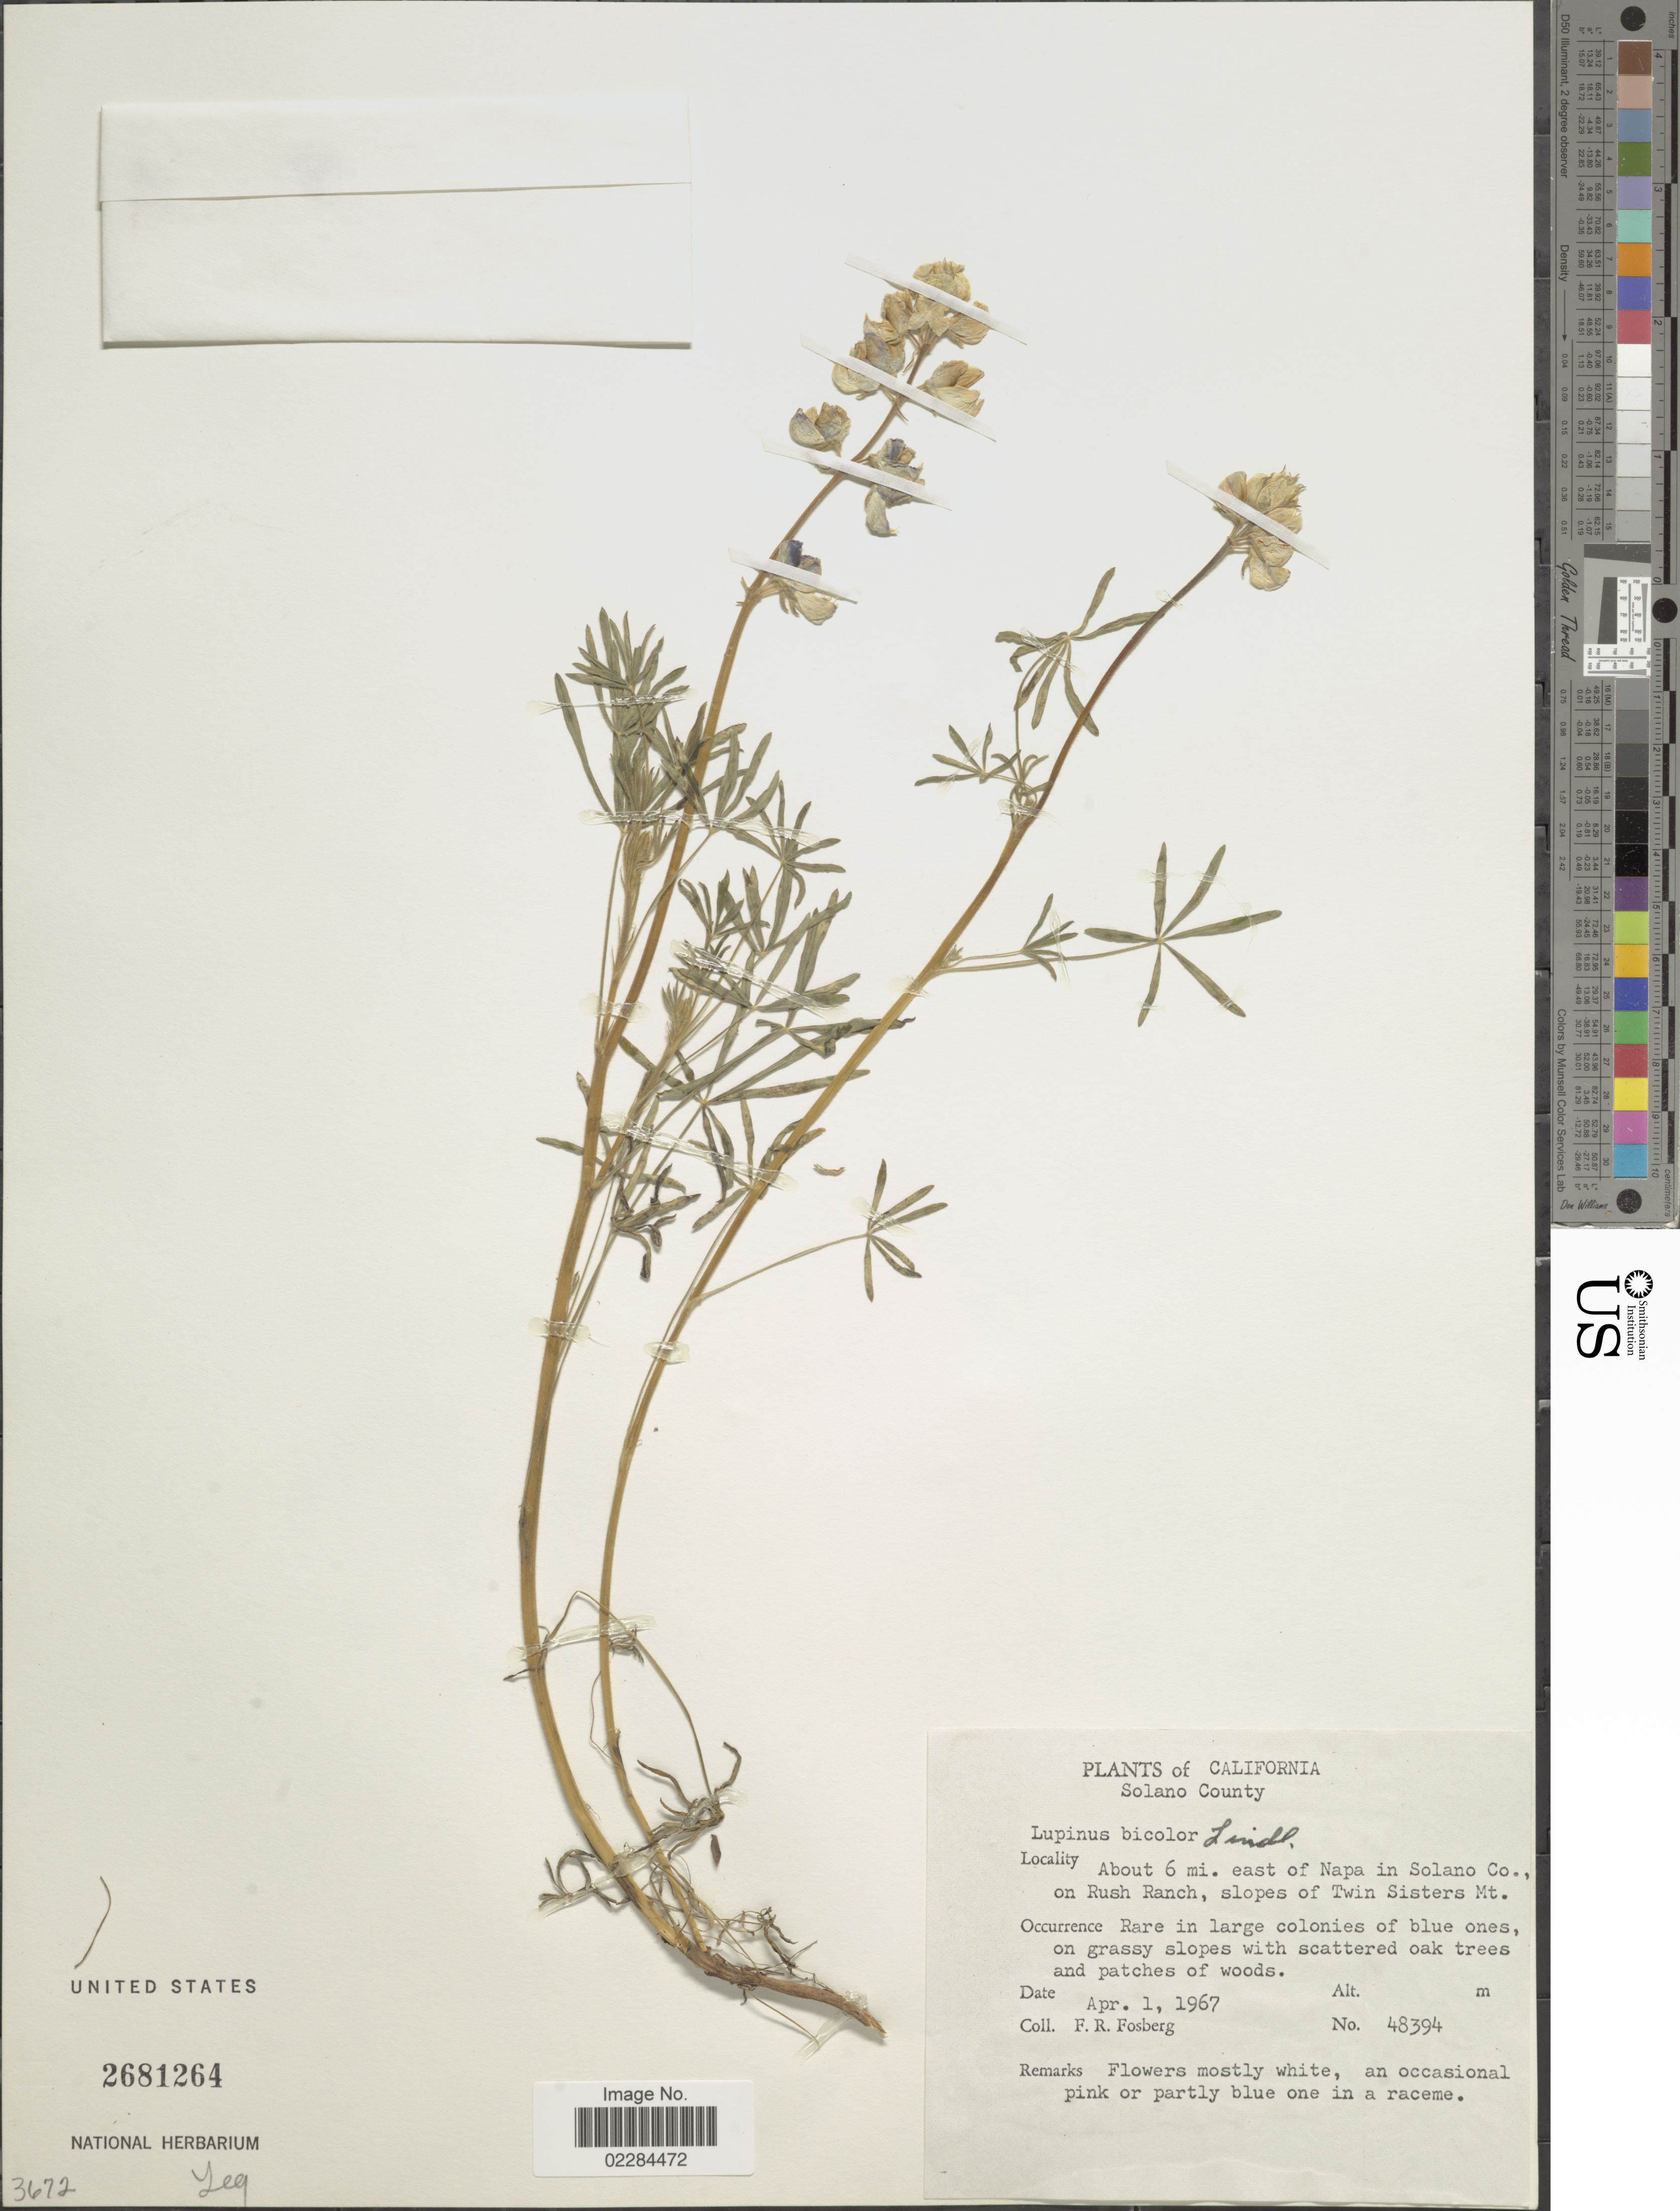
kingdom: Plantae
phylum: Tracheophyta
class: Magnoliopsida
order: Fabales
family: Fabaceae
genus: Lupinus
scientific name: Lupinus bicolor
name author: Lindl.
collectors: F. R. Fosberg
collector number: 48394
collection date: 1967-04-01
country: United States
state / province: California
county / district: Solano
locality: Solano County. About 6 mi. east of Napa in Solano Co., on Rush Ranch, slopes of Twin Sisters Mt.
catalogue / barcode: US 2681264